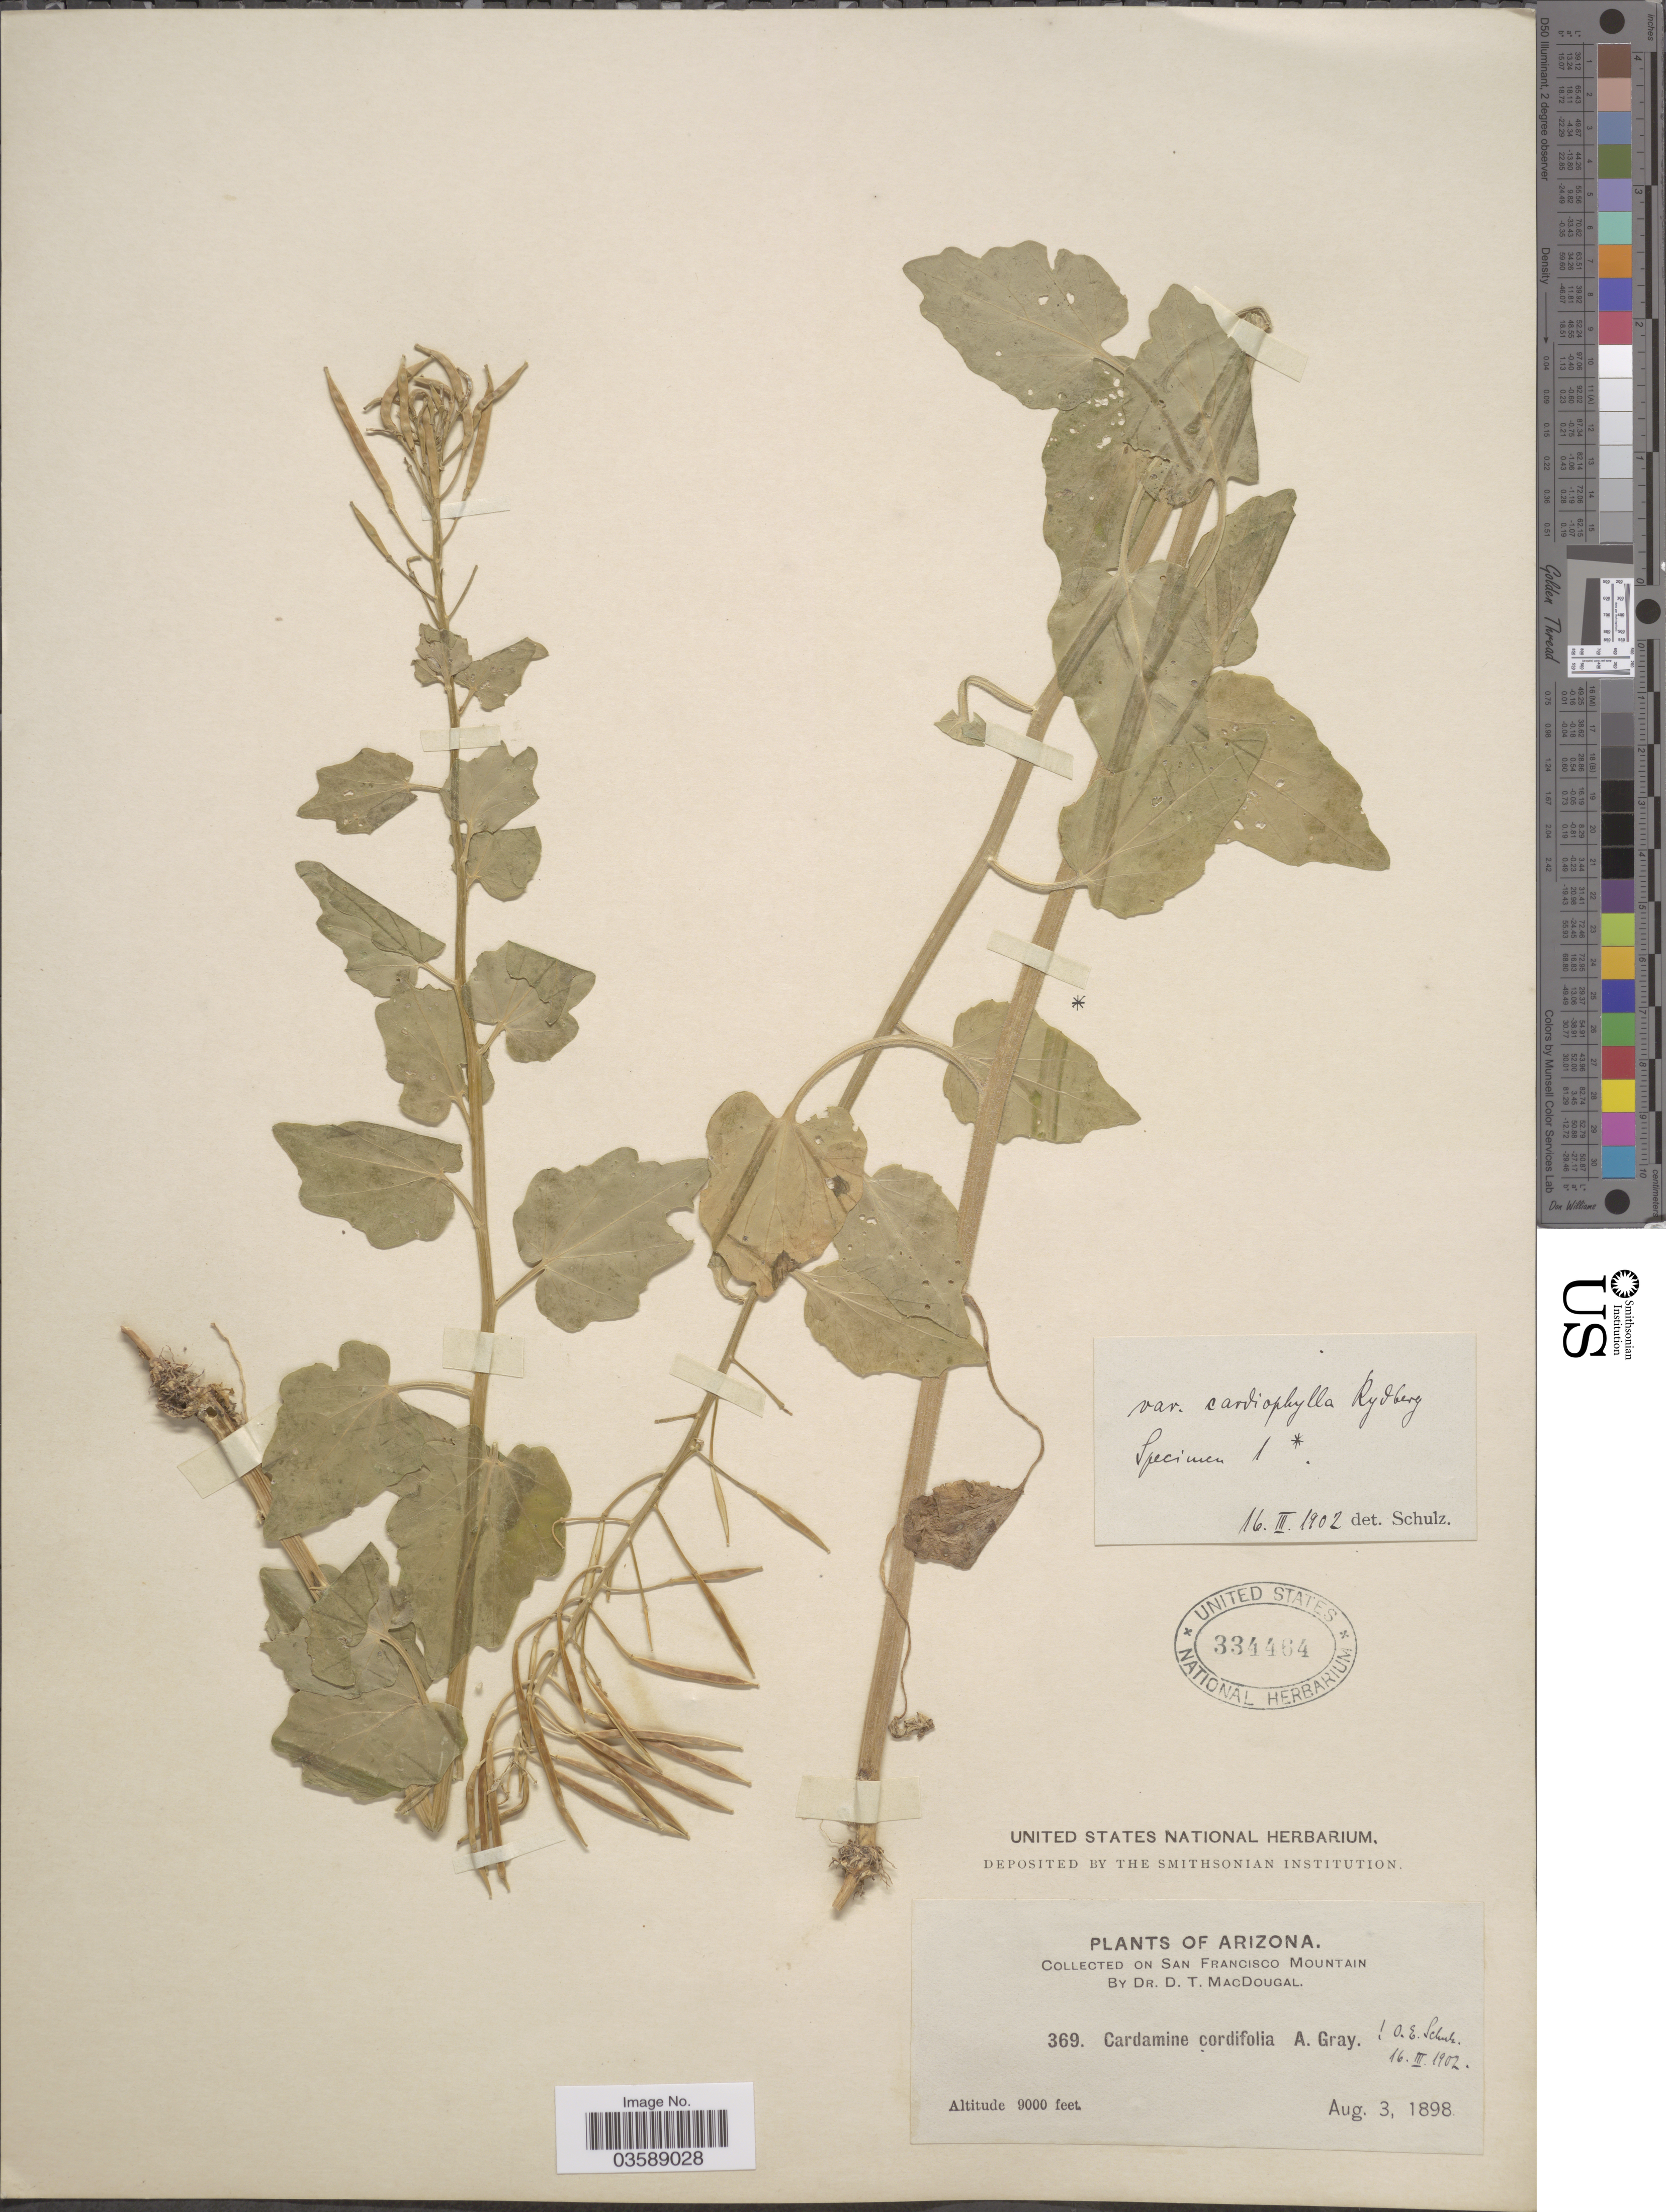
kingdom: Plantae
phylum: Tracheophyta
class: Magnoliopsida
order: Brassicales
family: Brassicaceae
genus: Cardamine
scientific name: Cardamine cordifolia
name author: A. Gray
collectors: D. T. MacDougal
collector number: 369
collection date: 1898-08-03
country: United States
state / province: Arizona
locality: On San Francisco Mountain.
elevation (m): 2743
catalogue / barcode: US 334464